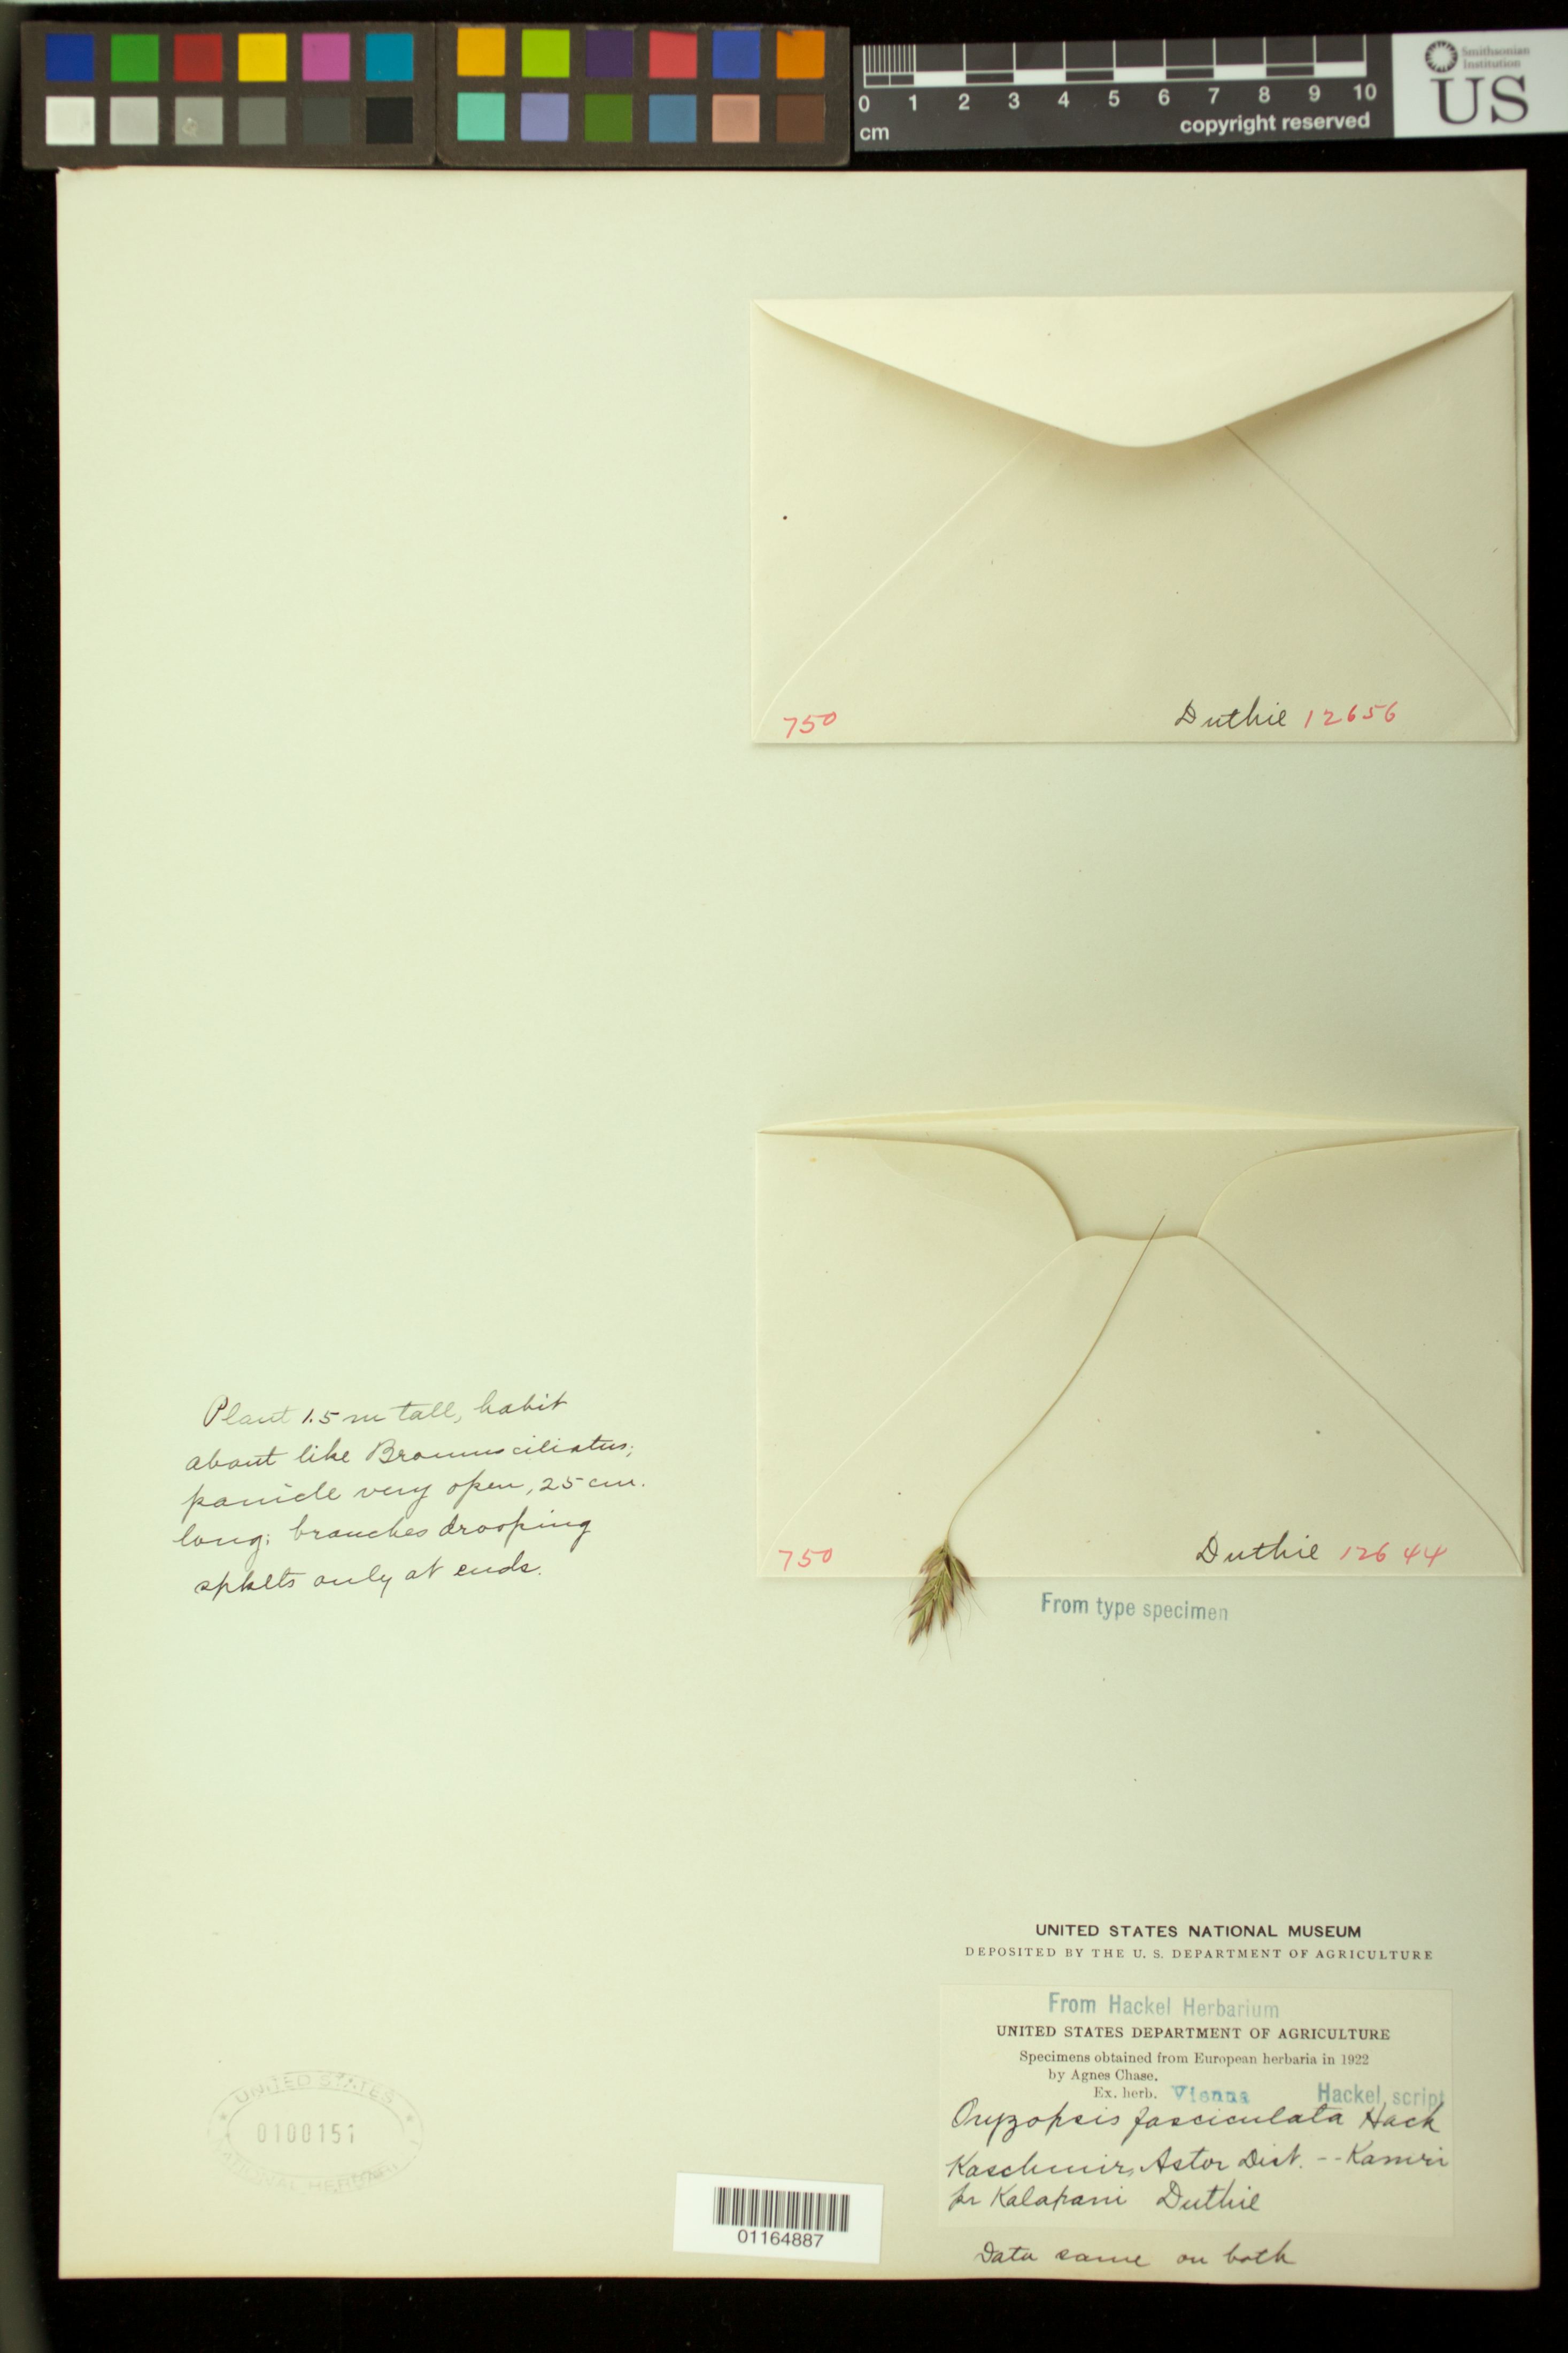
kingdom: Plantae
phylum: Tracheophyta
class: Liliopsida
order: Poales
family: Poaceae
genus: Oryzopsis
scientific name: Oryzopsis fasciculata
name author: Hack.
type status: Isosyntype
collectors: J. F. Duthie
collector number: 12644 & 12656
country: India / Nepal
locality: Kaschmir, Astor District pr Kalapani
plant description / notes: Fragmentary material of type specimens ex herb. Hackel (Vienna). Fragments of both syntypes cited in protologue are mounted on sheet, Duthie 12644 & Duthie 12656, both with same data according to notes on label.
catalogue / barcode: US 100151